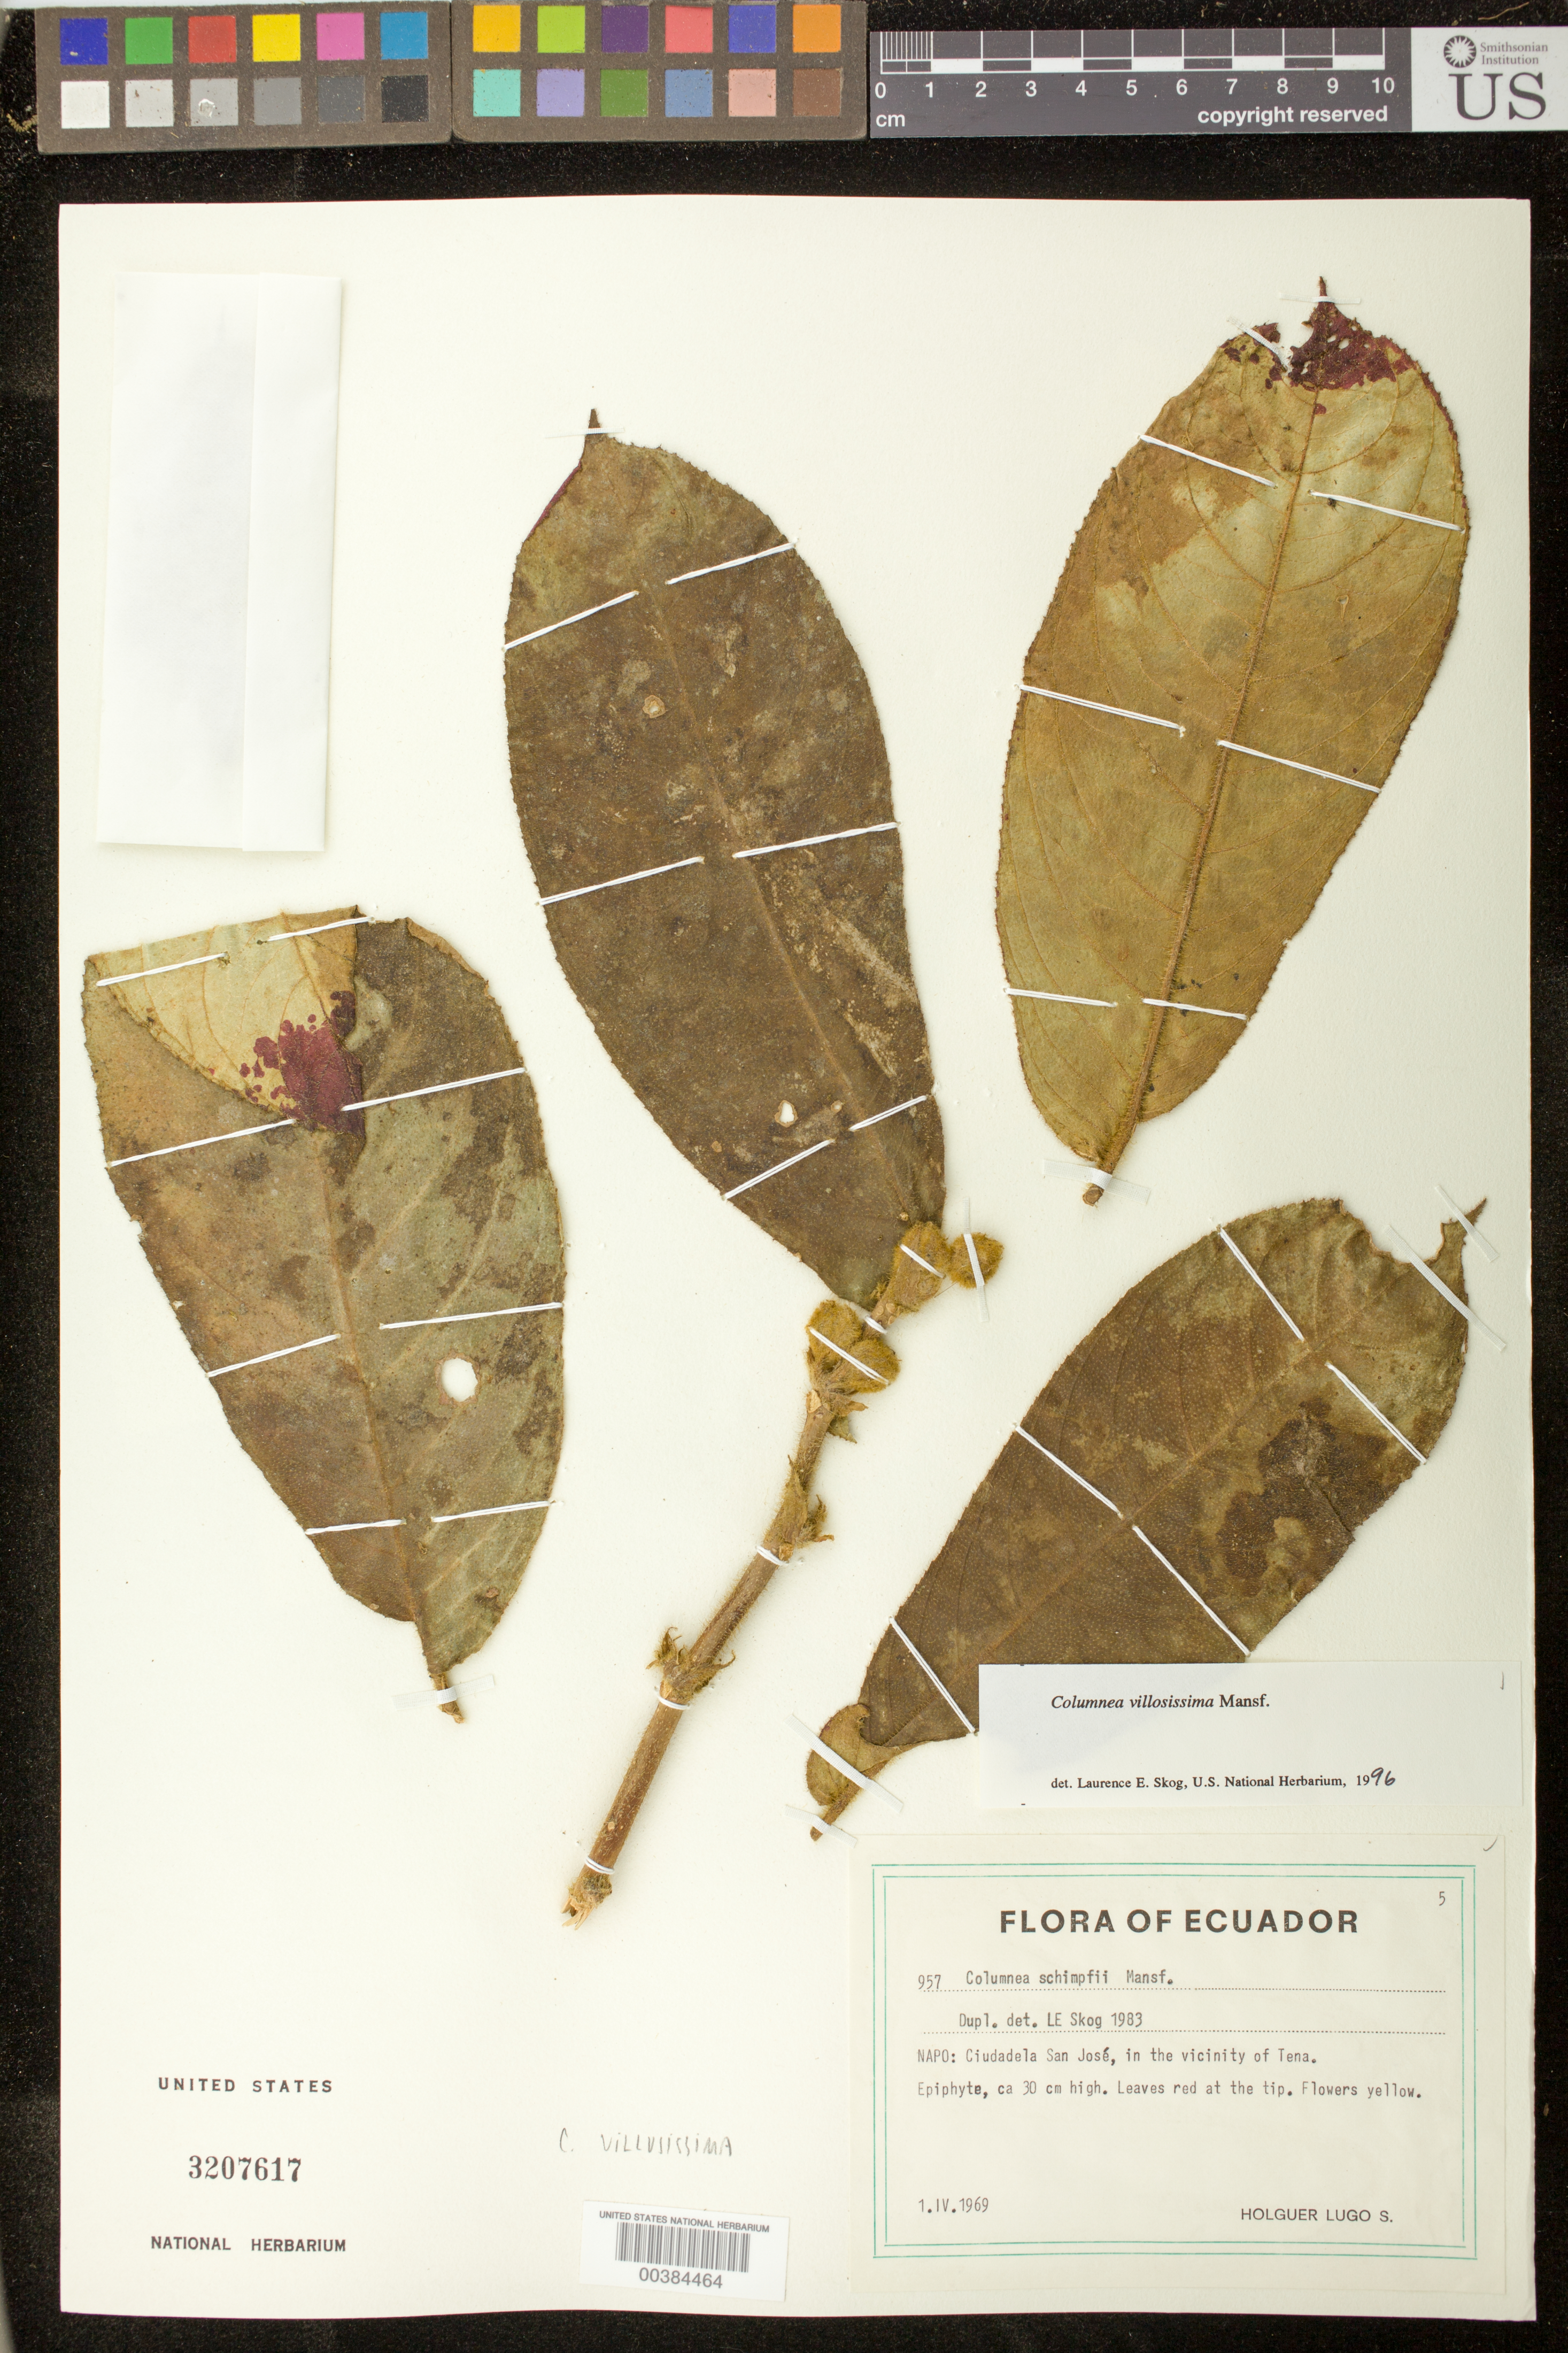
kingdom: Plantae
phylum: Tracheophyta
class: Magnoliopsida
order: Lamiales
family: Gesneriaceae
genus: Columnea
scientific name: Columnea villosissima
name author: Mansf.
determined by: Skog, Laurence E.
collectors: H. Lugo S.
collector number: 957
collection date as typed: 01 May 1969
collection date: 1969-05-01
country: Ecuador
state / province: Napo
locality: Ciudadela San José, vicinity of Tena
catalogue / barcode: US 3207617